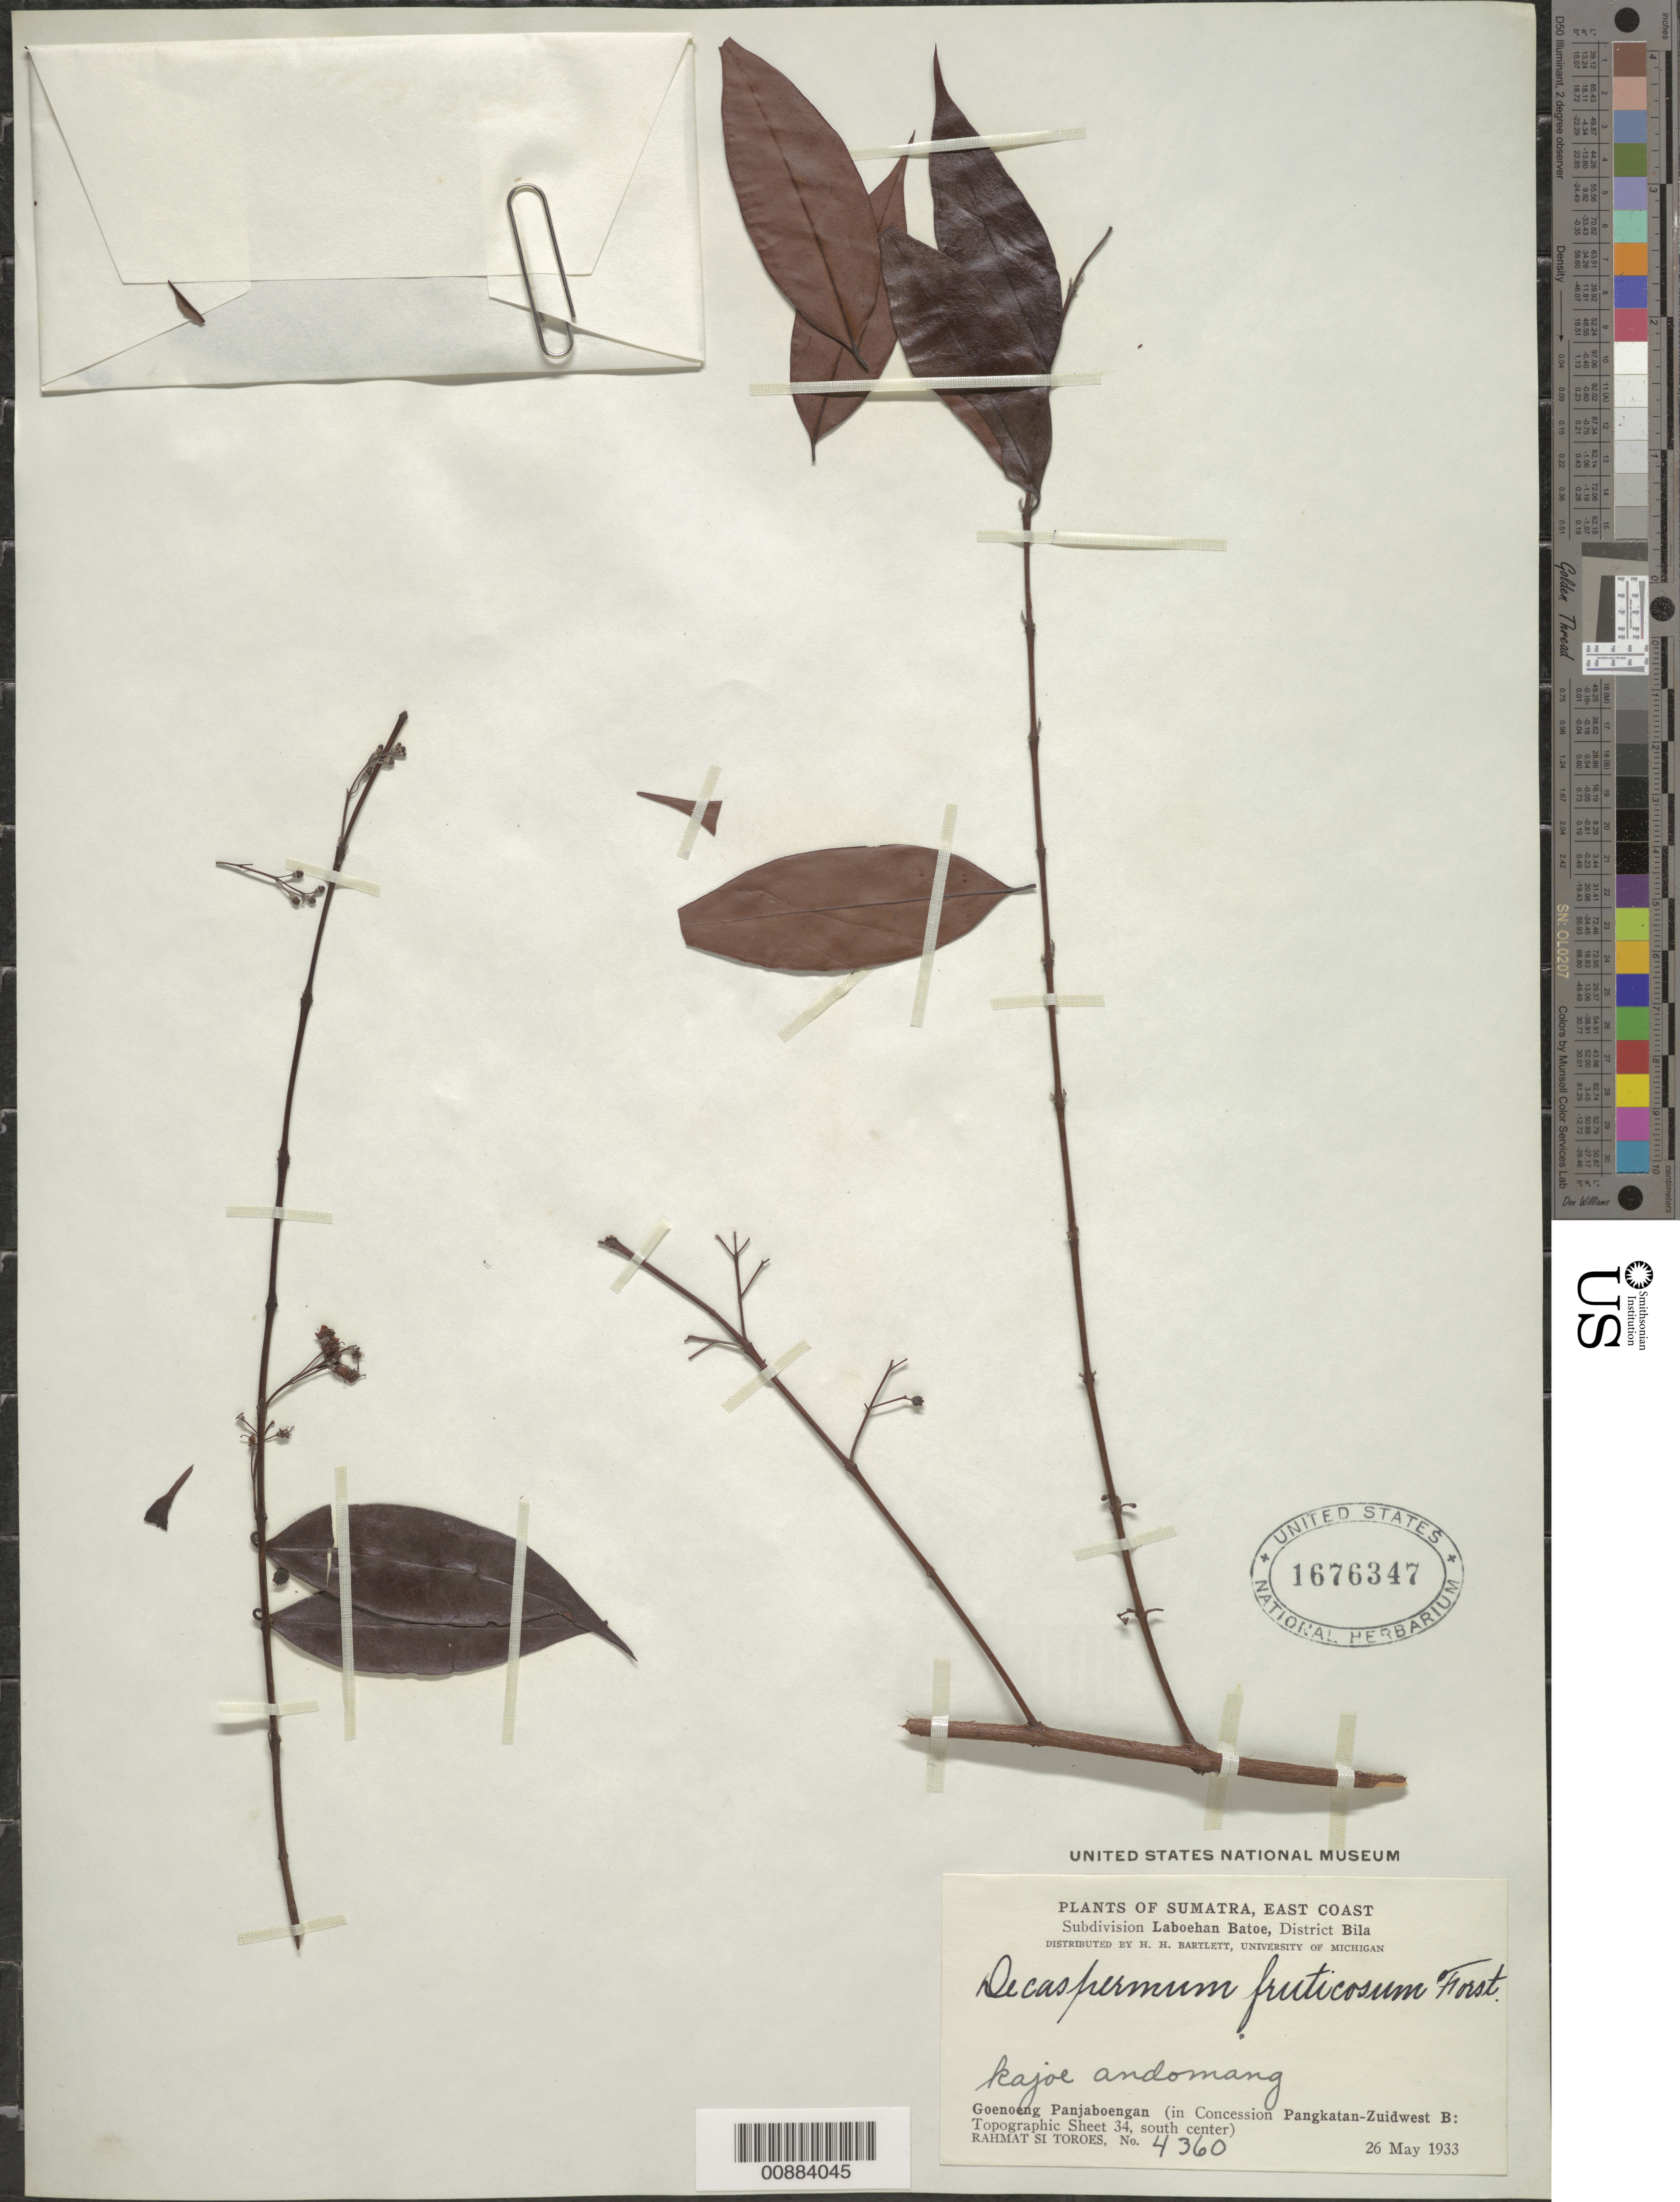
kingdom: Plantae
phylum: Tracheophyta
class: Magnoliopsida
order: Myrtales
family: Myrtaceae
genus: Decaspermum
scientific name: Decaspermum fruticosum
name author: J.R. Forst. & G. Forst.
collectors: Rahmat Si Boeea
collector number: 4360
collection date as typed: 26 May 1933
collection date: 1933-05-26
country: Indonesia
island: Sumatra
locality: Subdivision Laboehan Batoe, District Bila; Goenoeng Panjaboengan (in concession Pangkatan-Zuidwest B: Topographic Sheet 34; south center)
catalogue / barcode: US 1676347